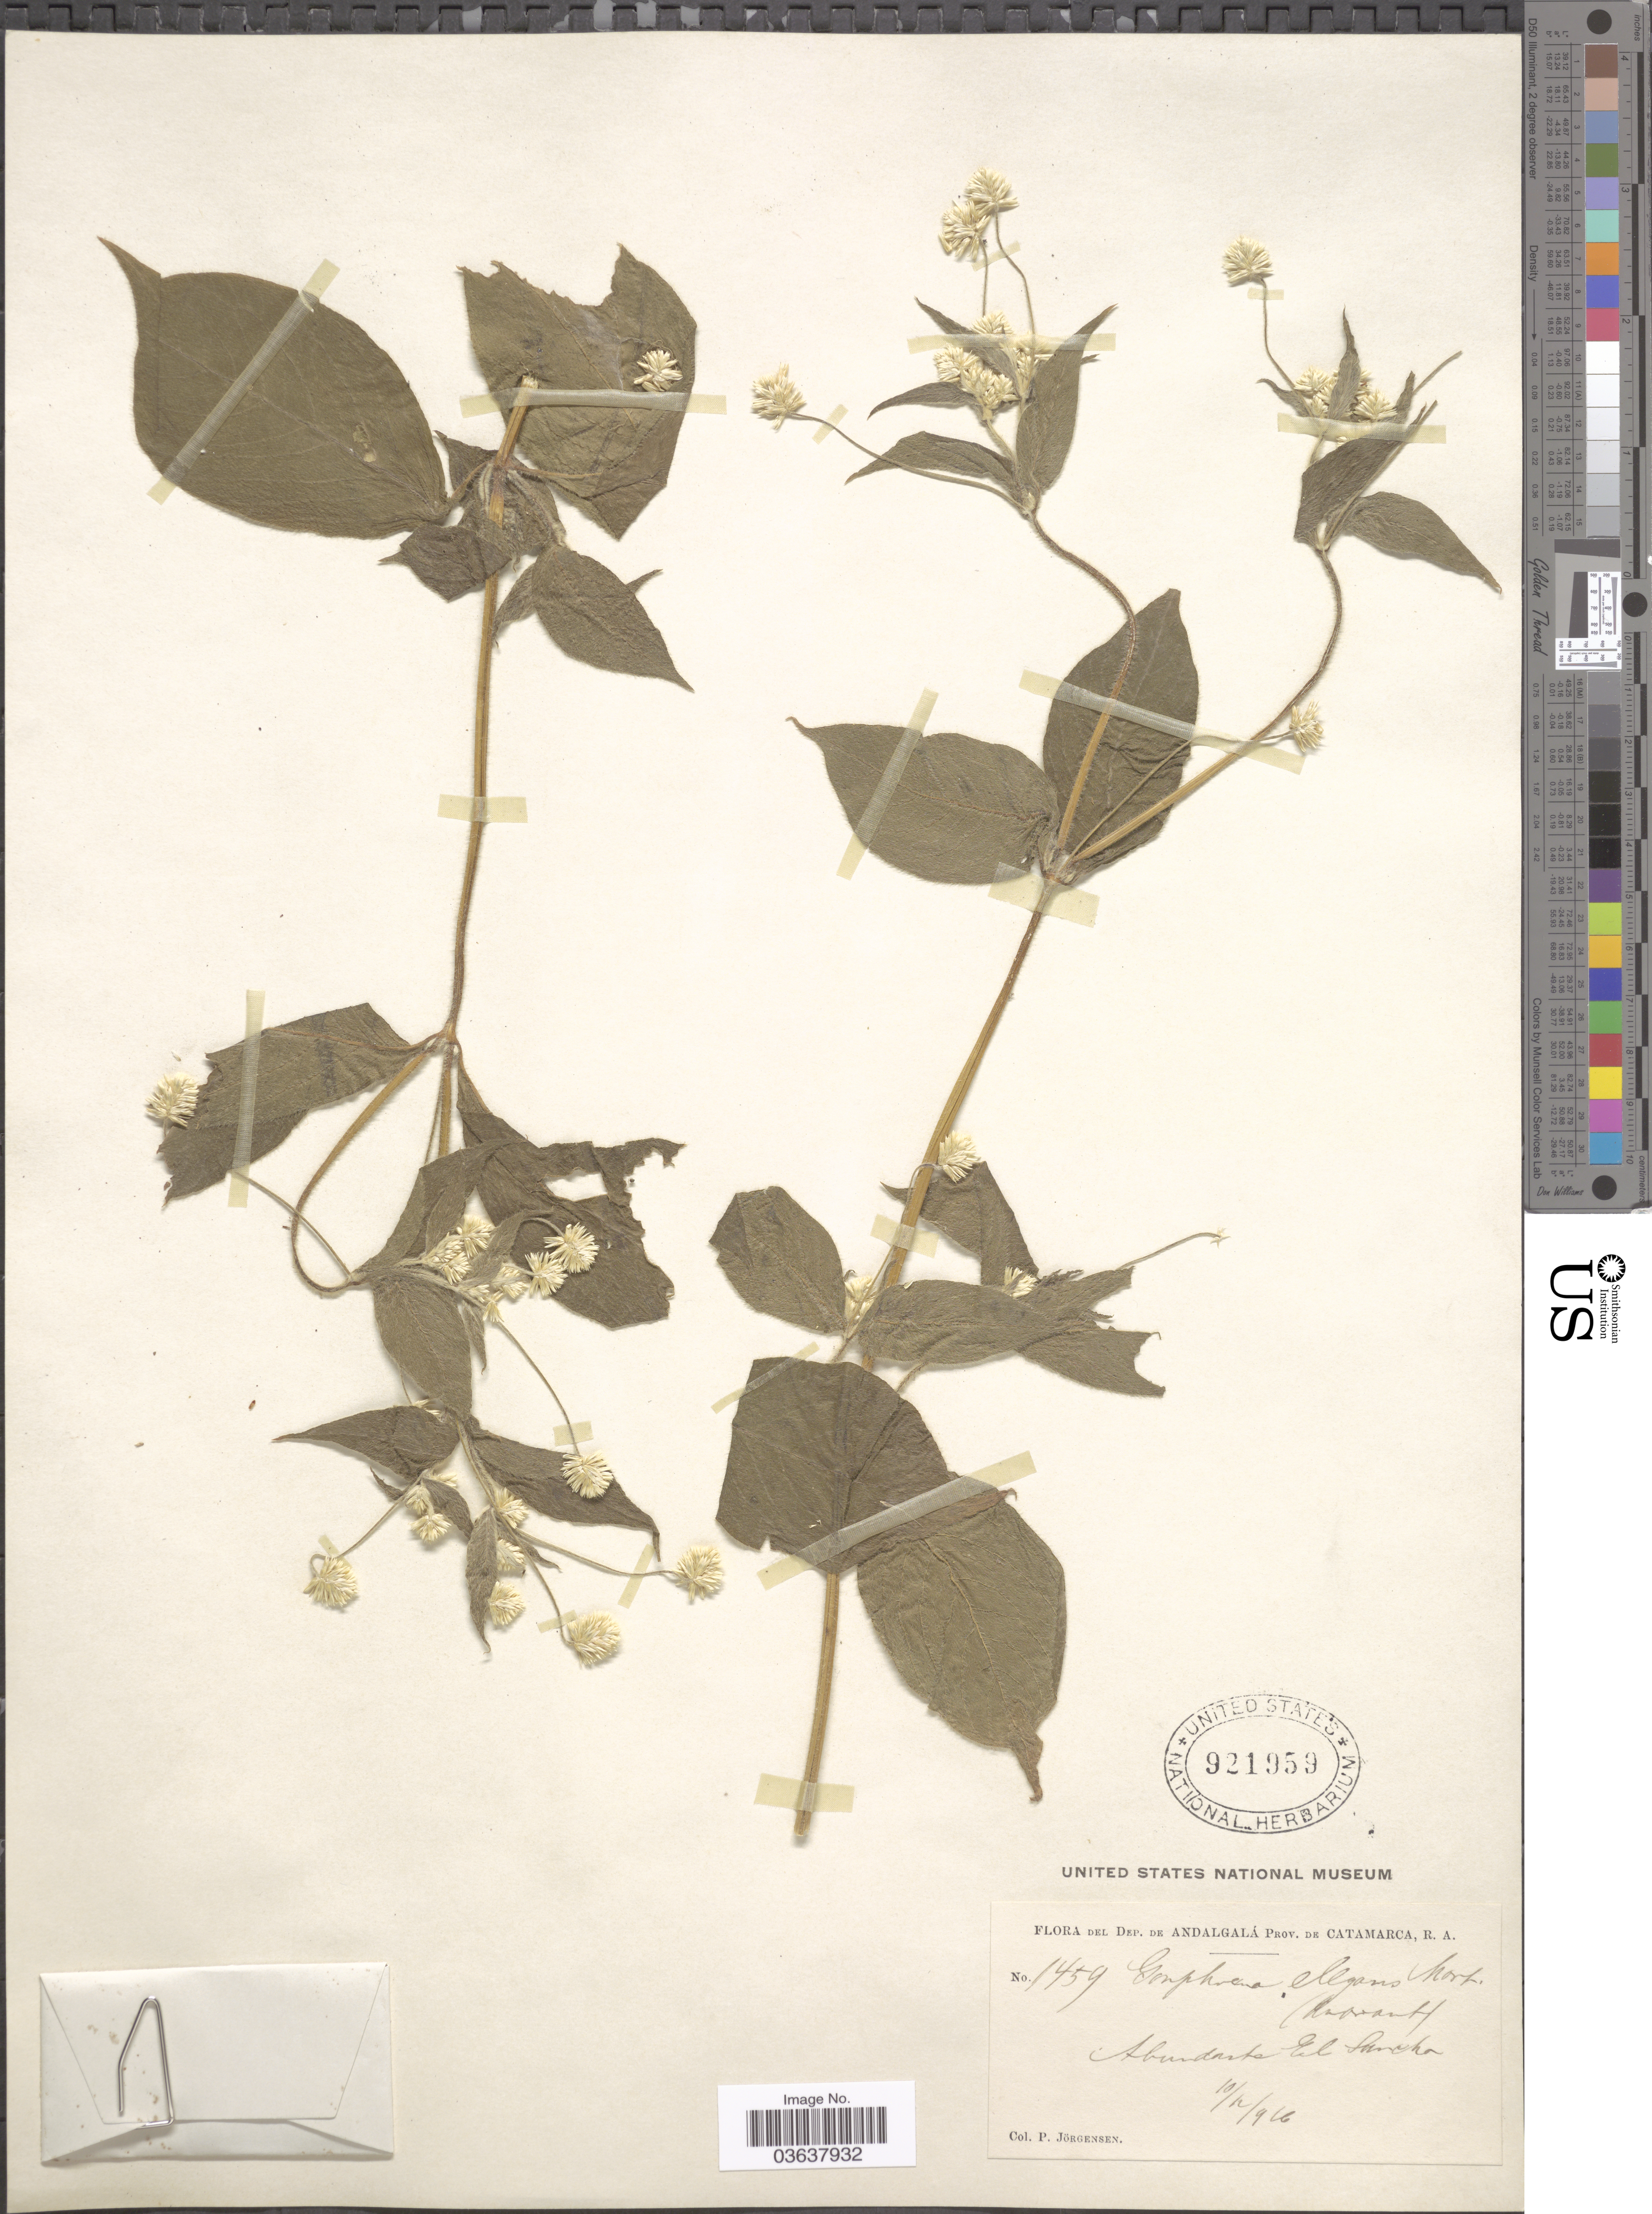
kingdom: Plantae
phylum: Tracheophyta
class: Magnoliopsida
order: Caryophyllales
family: Amaranthaceae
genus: Gomphrena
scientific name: Gomphrena elegans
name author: Mart.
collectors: P. Jörgensen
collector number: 1459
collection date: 1916-12-10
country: Argentina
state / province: Catamarca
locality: Dep. de Andalgalá. Abundante El Suncho.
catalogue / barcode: US 921959